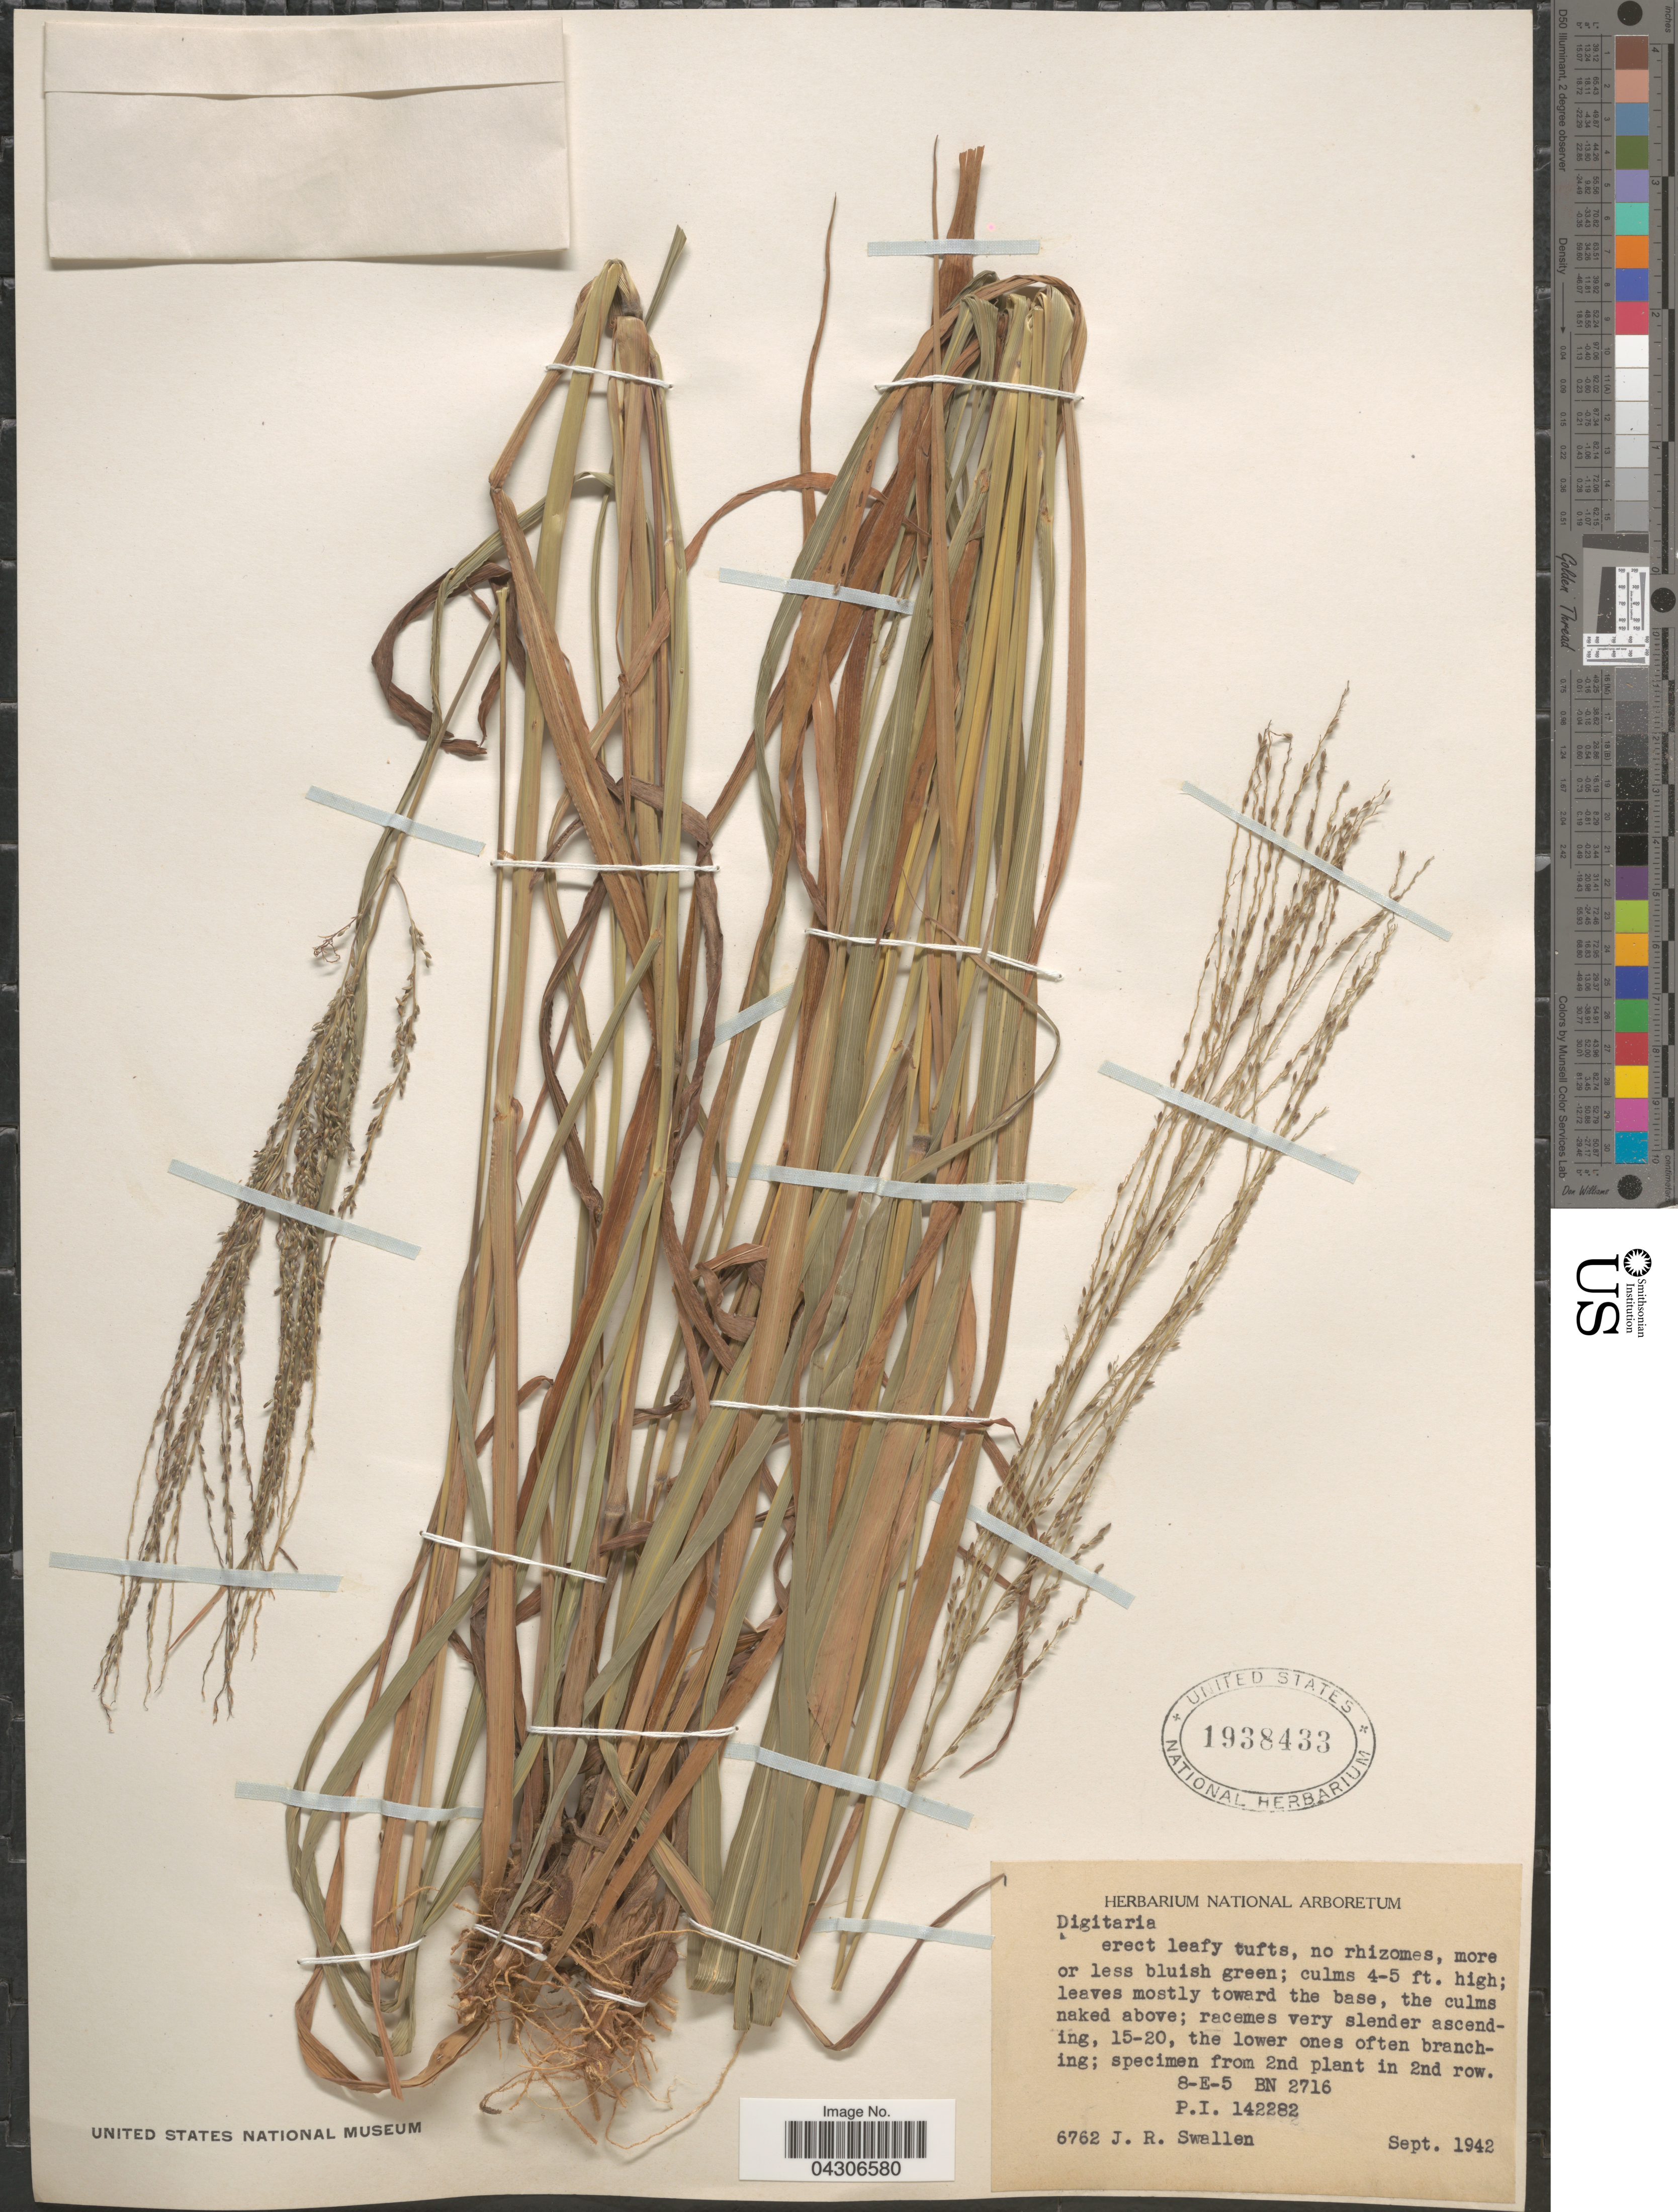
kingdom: Plantae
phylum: Tracheophyta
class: Liliopsida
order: Poales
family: Poaceae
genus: Digitaria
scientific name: Digitaria sp.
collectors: J. R. Swallen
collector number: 6762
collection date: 1942-09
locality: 8-E-5 BN 2716.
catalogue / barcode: US 1938433